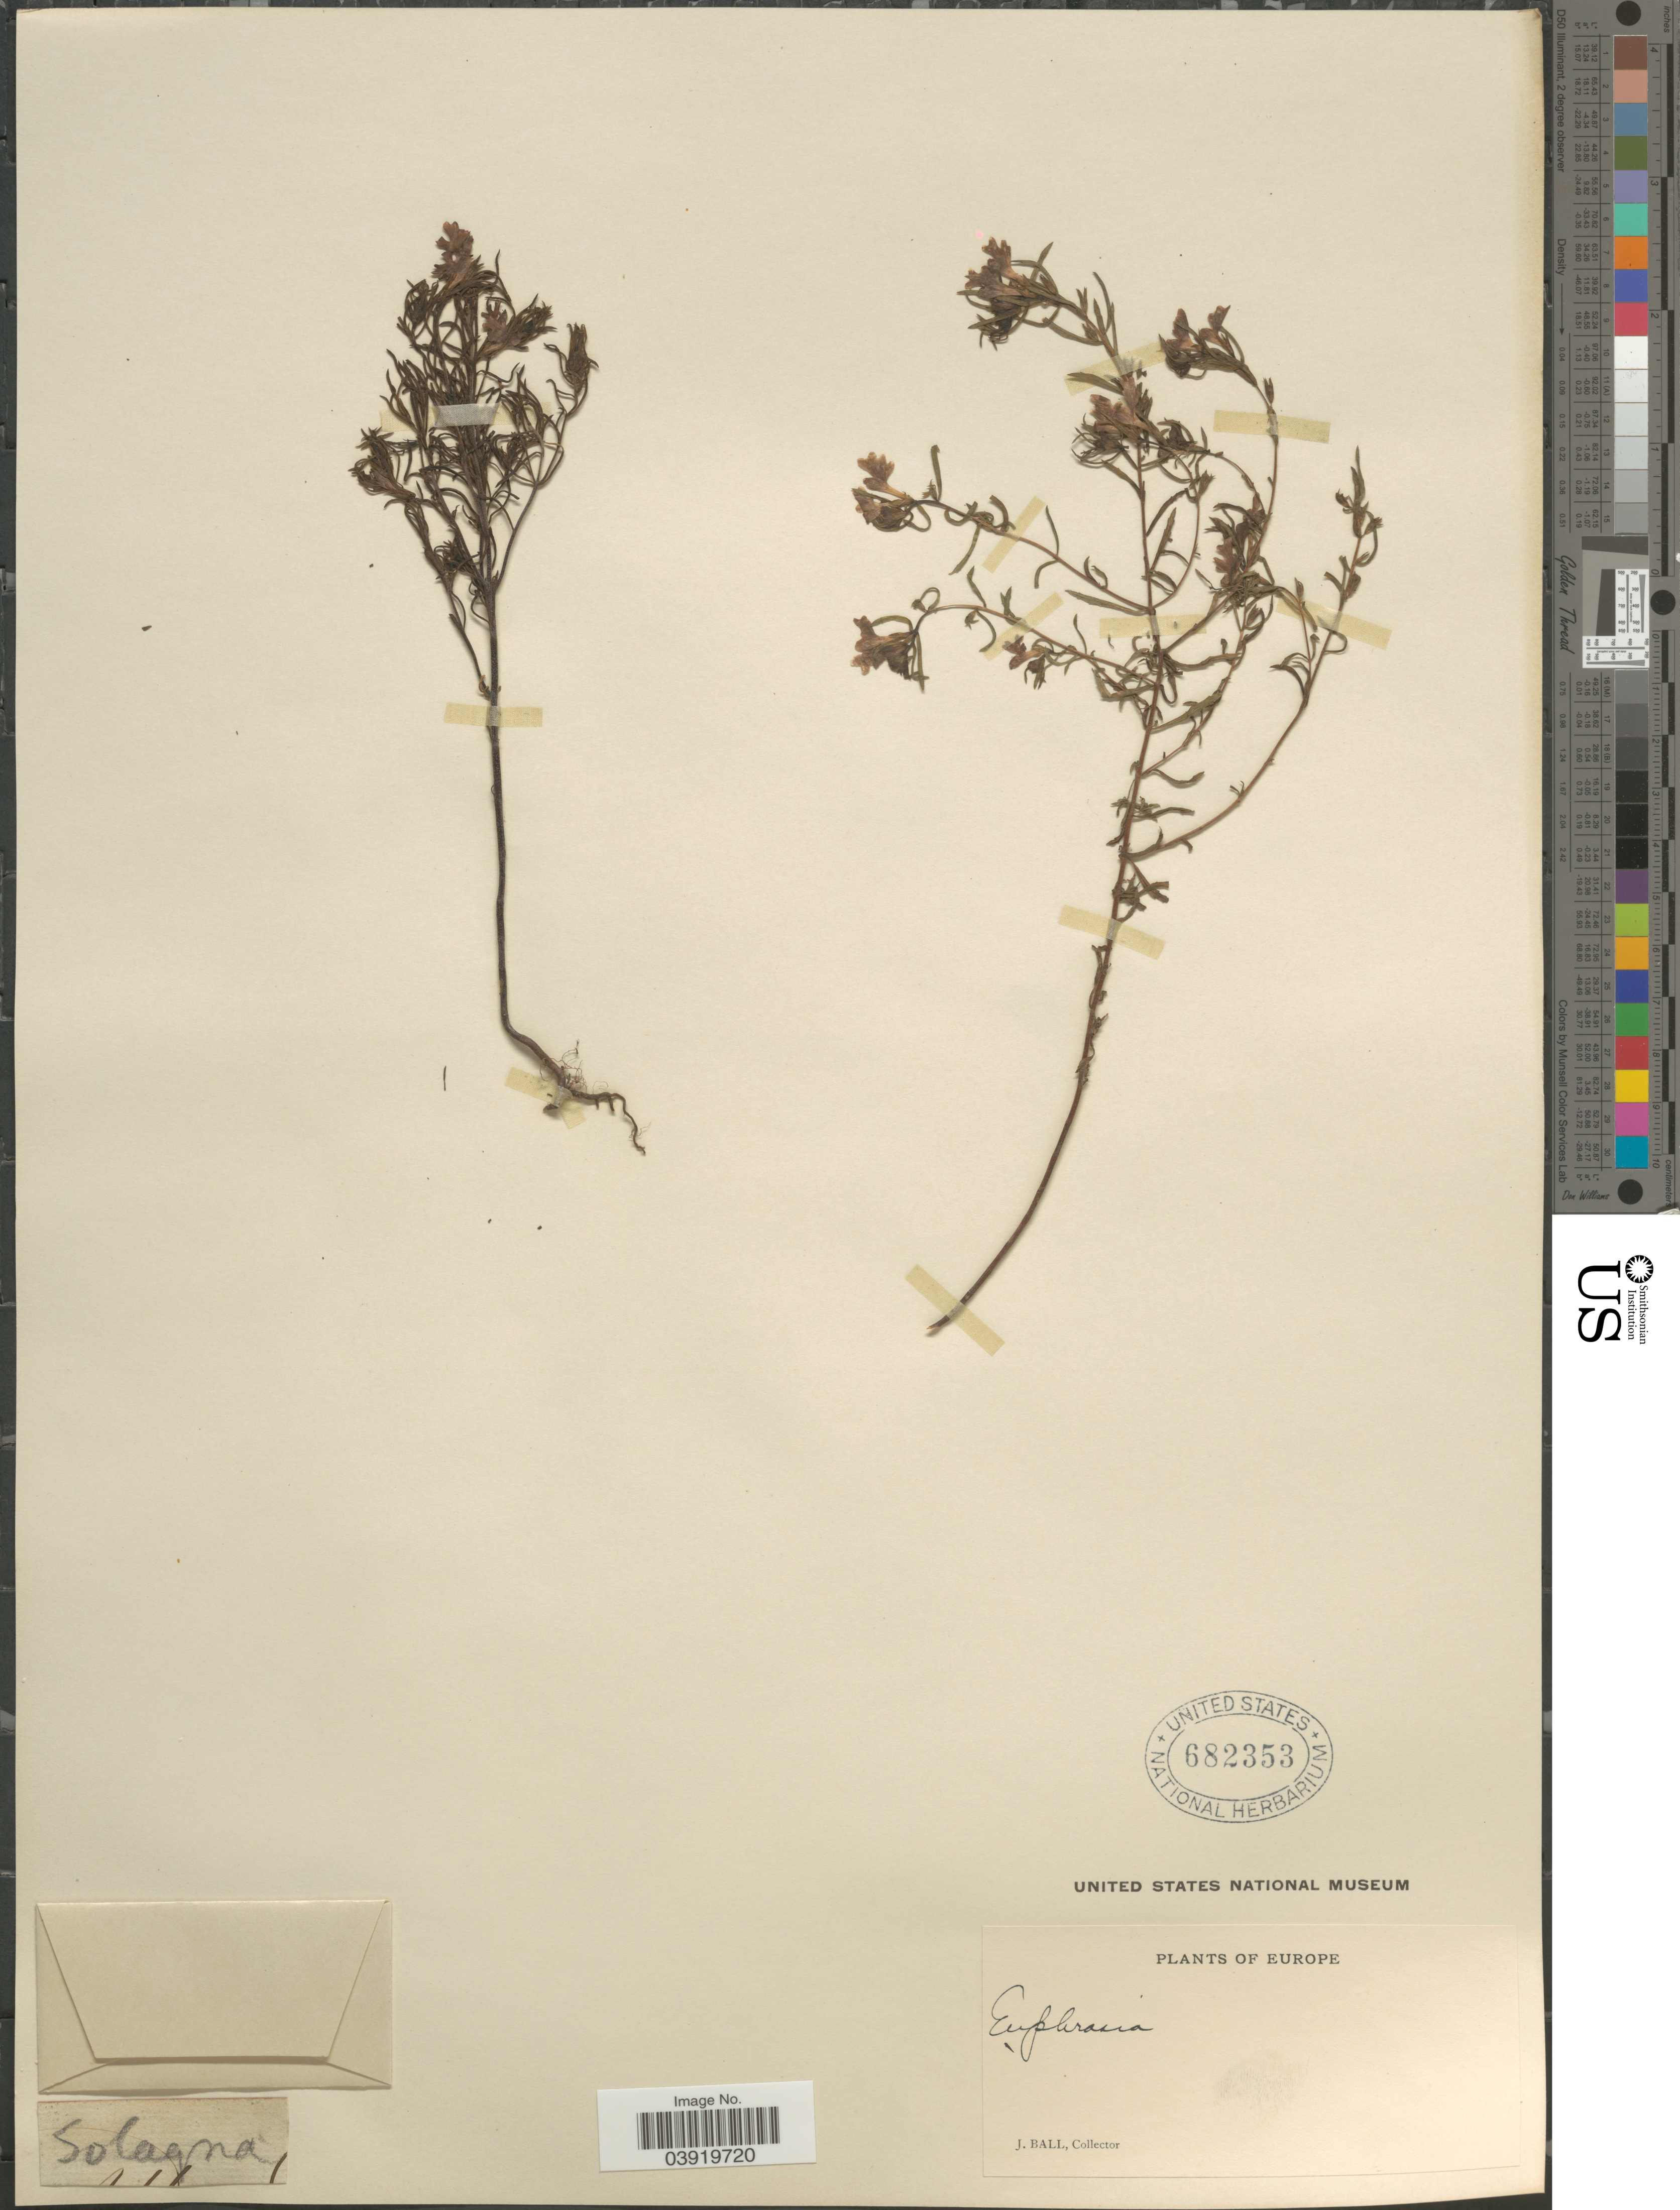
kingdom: Plantae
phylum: Tracheophyta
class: Magnoliopsida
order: Lamiales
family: Orobanchaceae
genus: Euphrasia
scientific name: Euphrasia sp.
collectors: J. Ball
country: Italy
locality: Solagna. Europe.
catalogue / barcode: US 682353